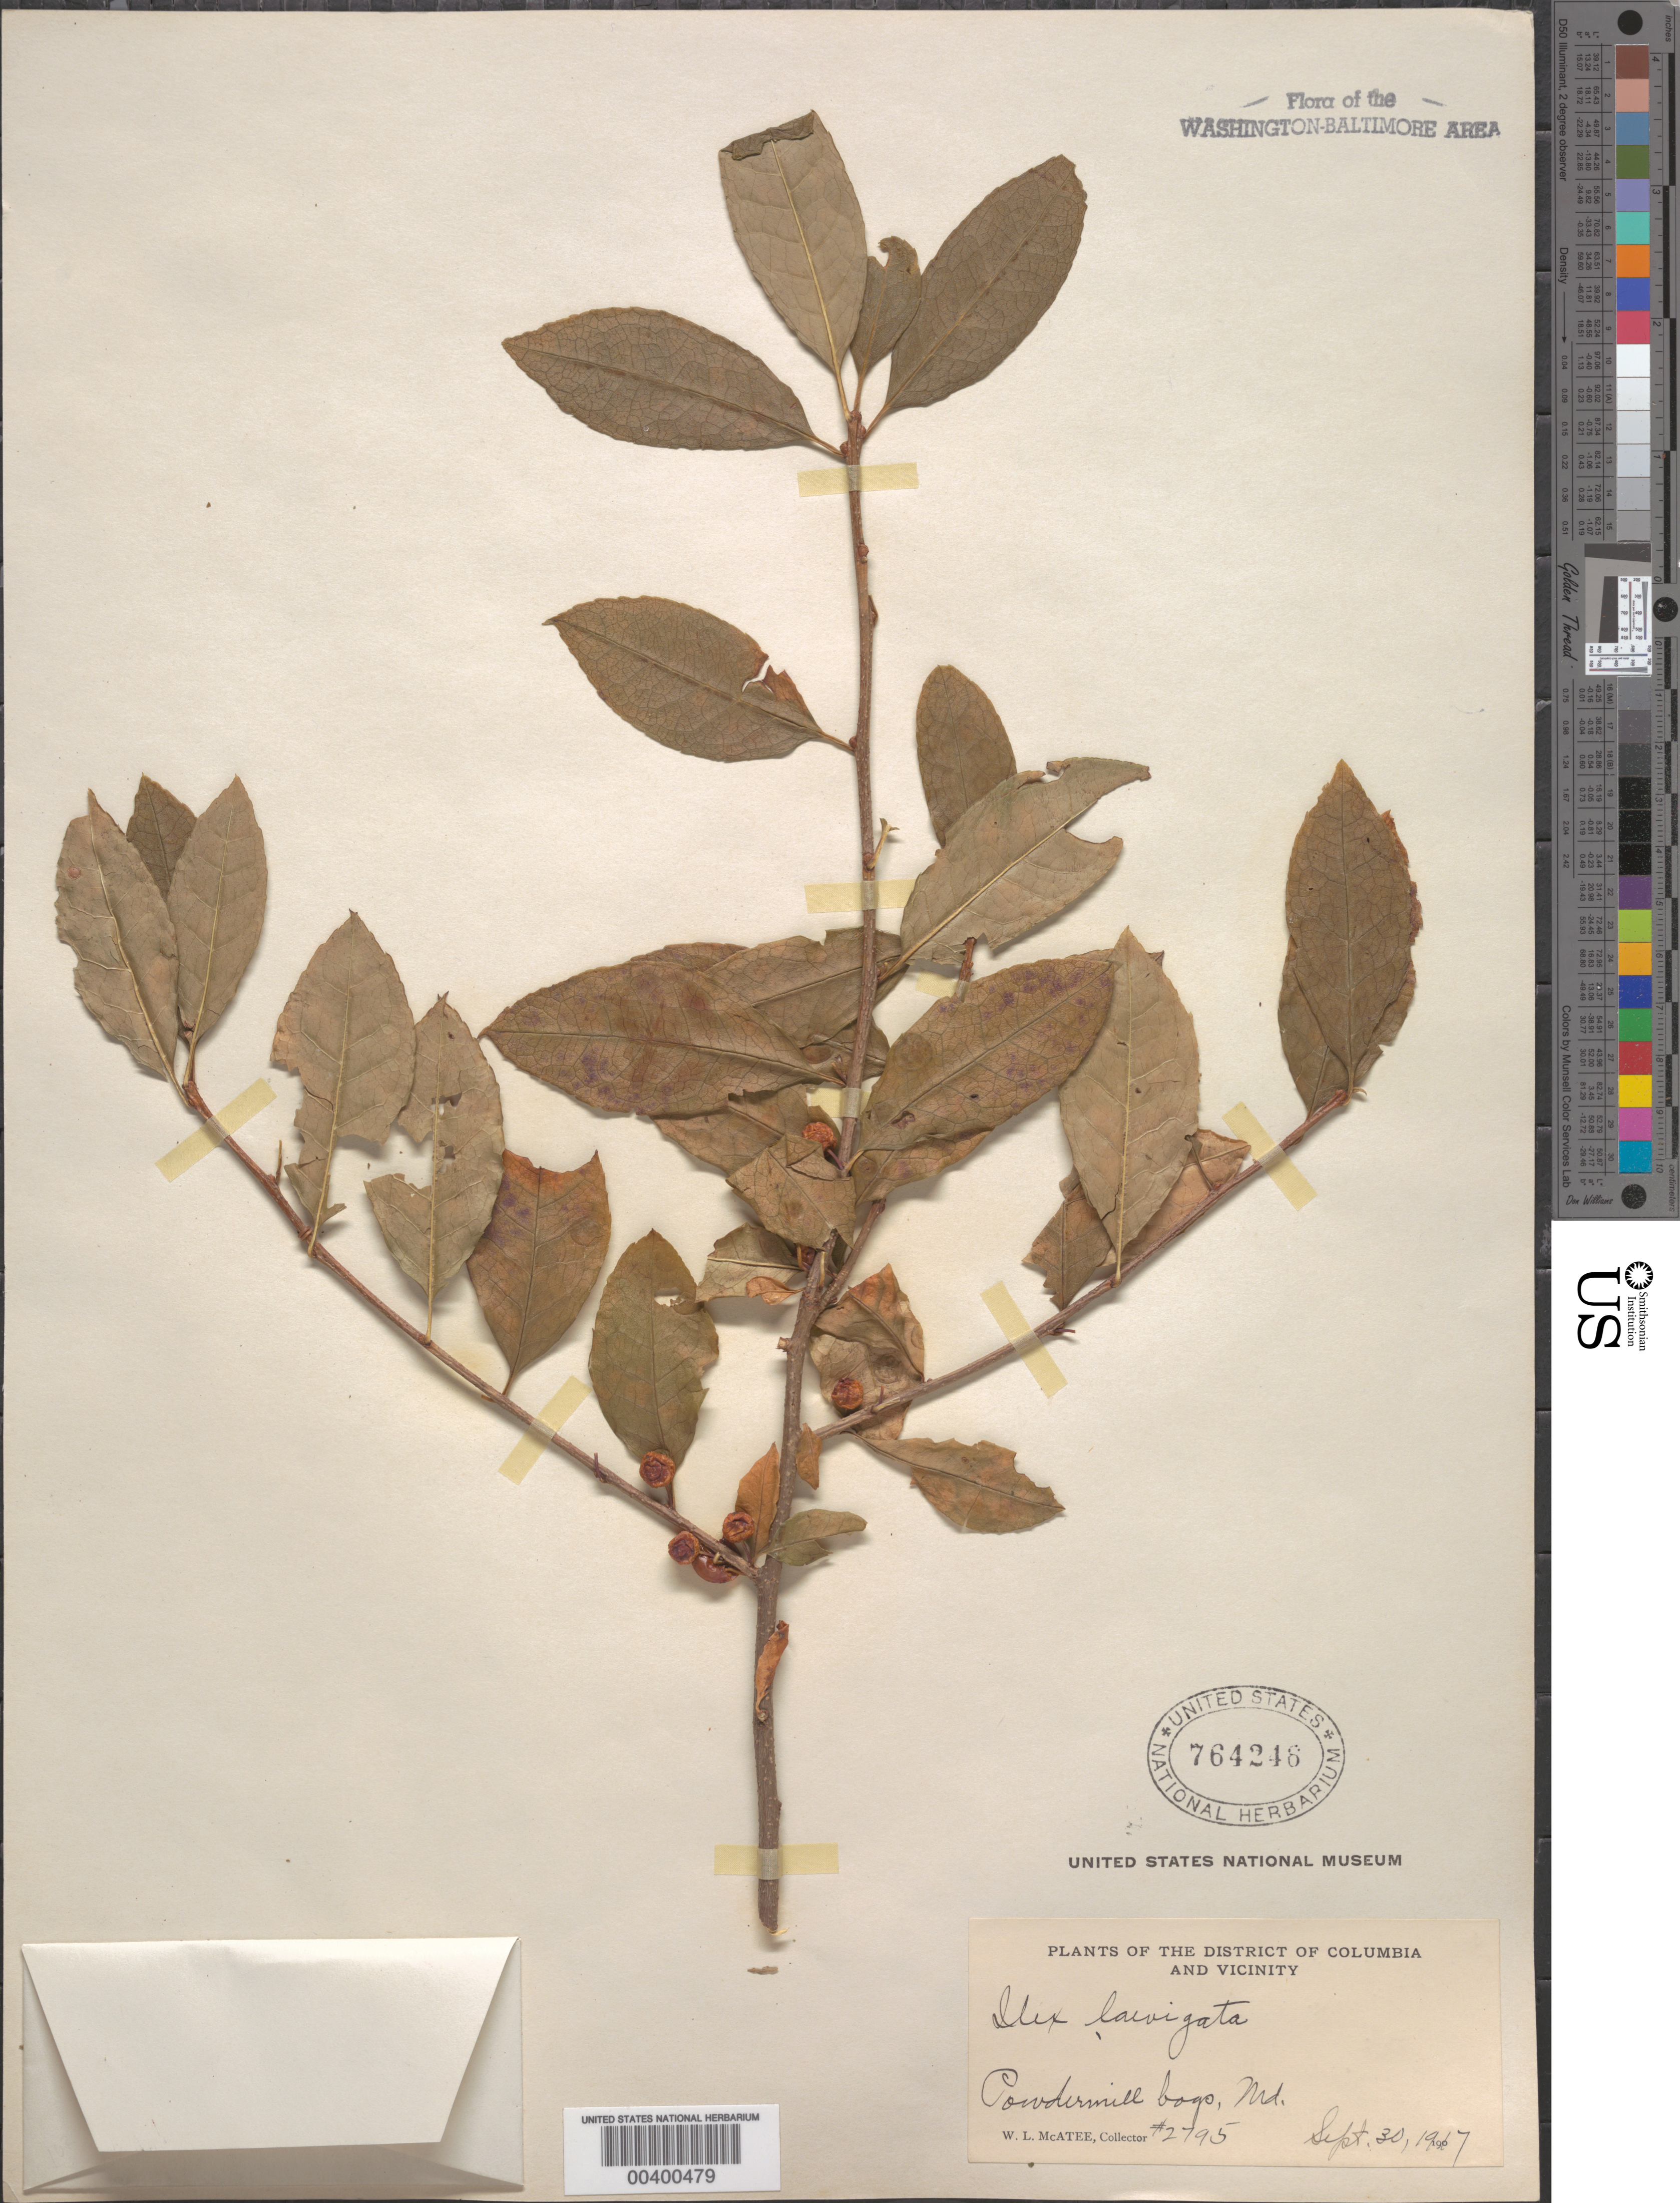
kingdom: Plantae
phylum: Tracheophyta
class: Magnoliopsida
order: Aquifoliales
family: Aquifoliaceae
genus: Ilex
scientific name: Ilex laevigata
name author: (Pursh) A. Gray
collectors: W. McAtee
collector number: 2795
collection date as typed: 30 Sep 1917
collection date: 1917-09-30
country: United States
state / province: Maryland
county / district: Prince George's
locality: Powdermill Bogs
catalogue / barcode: US 764246